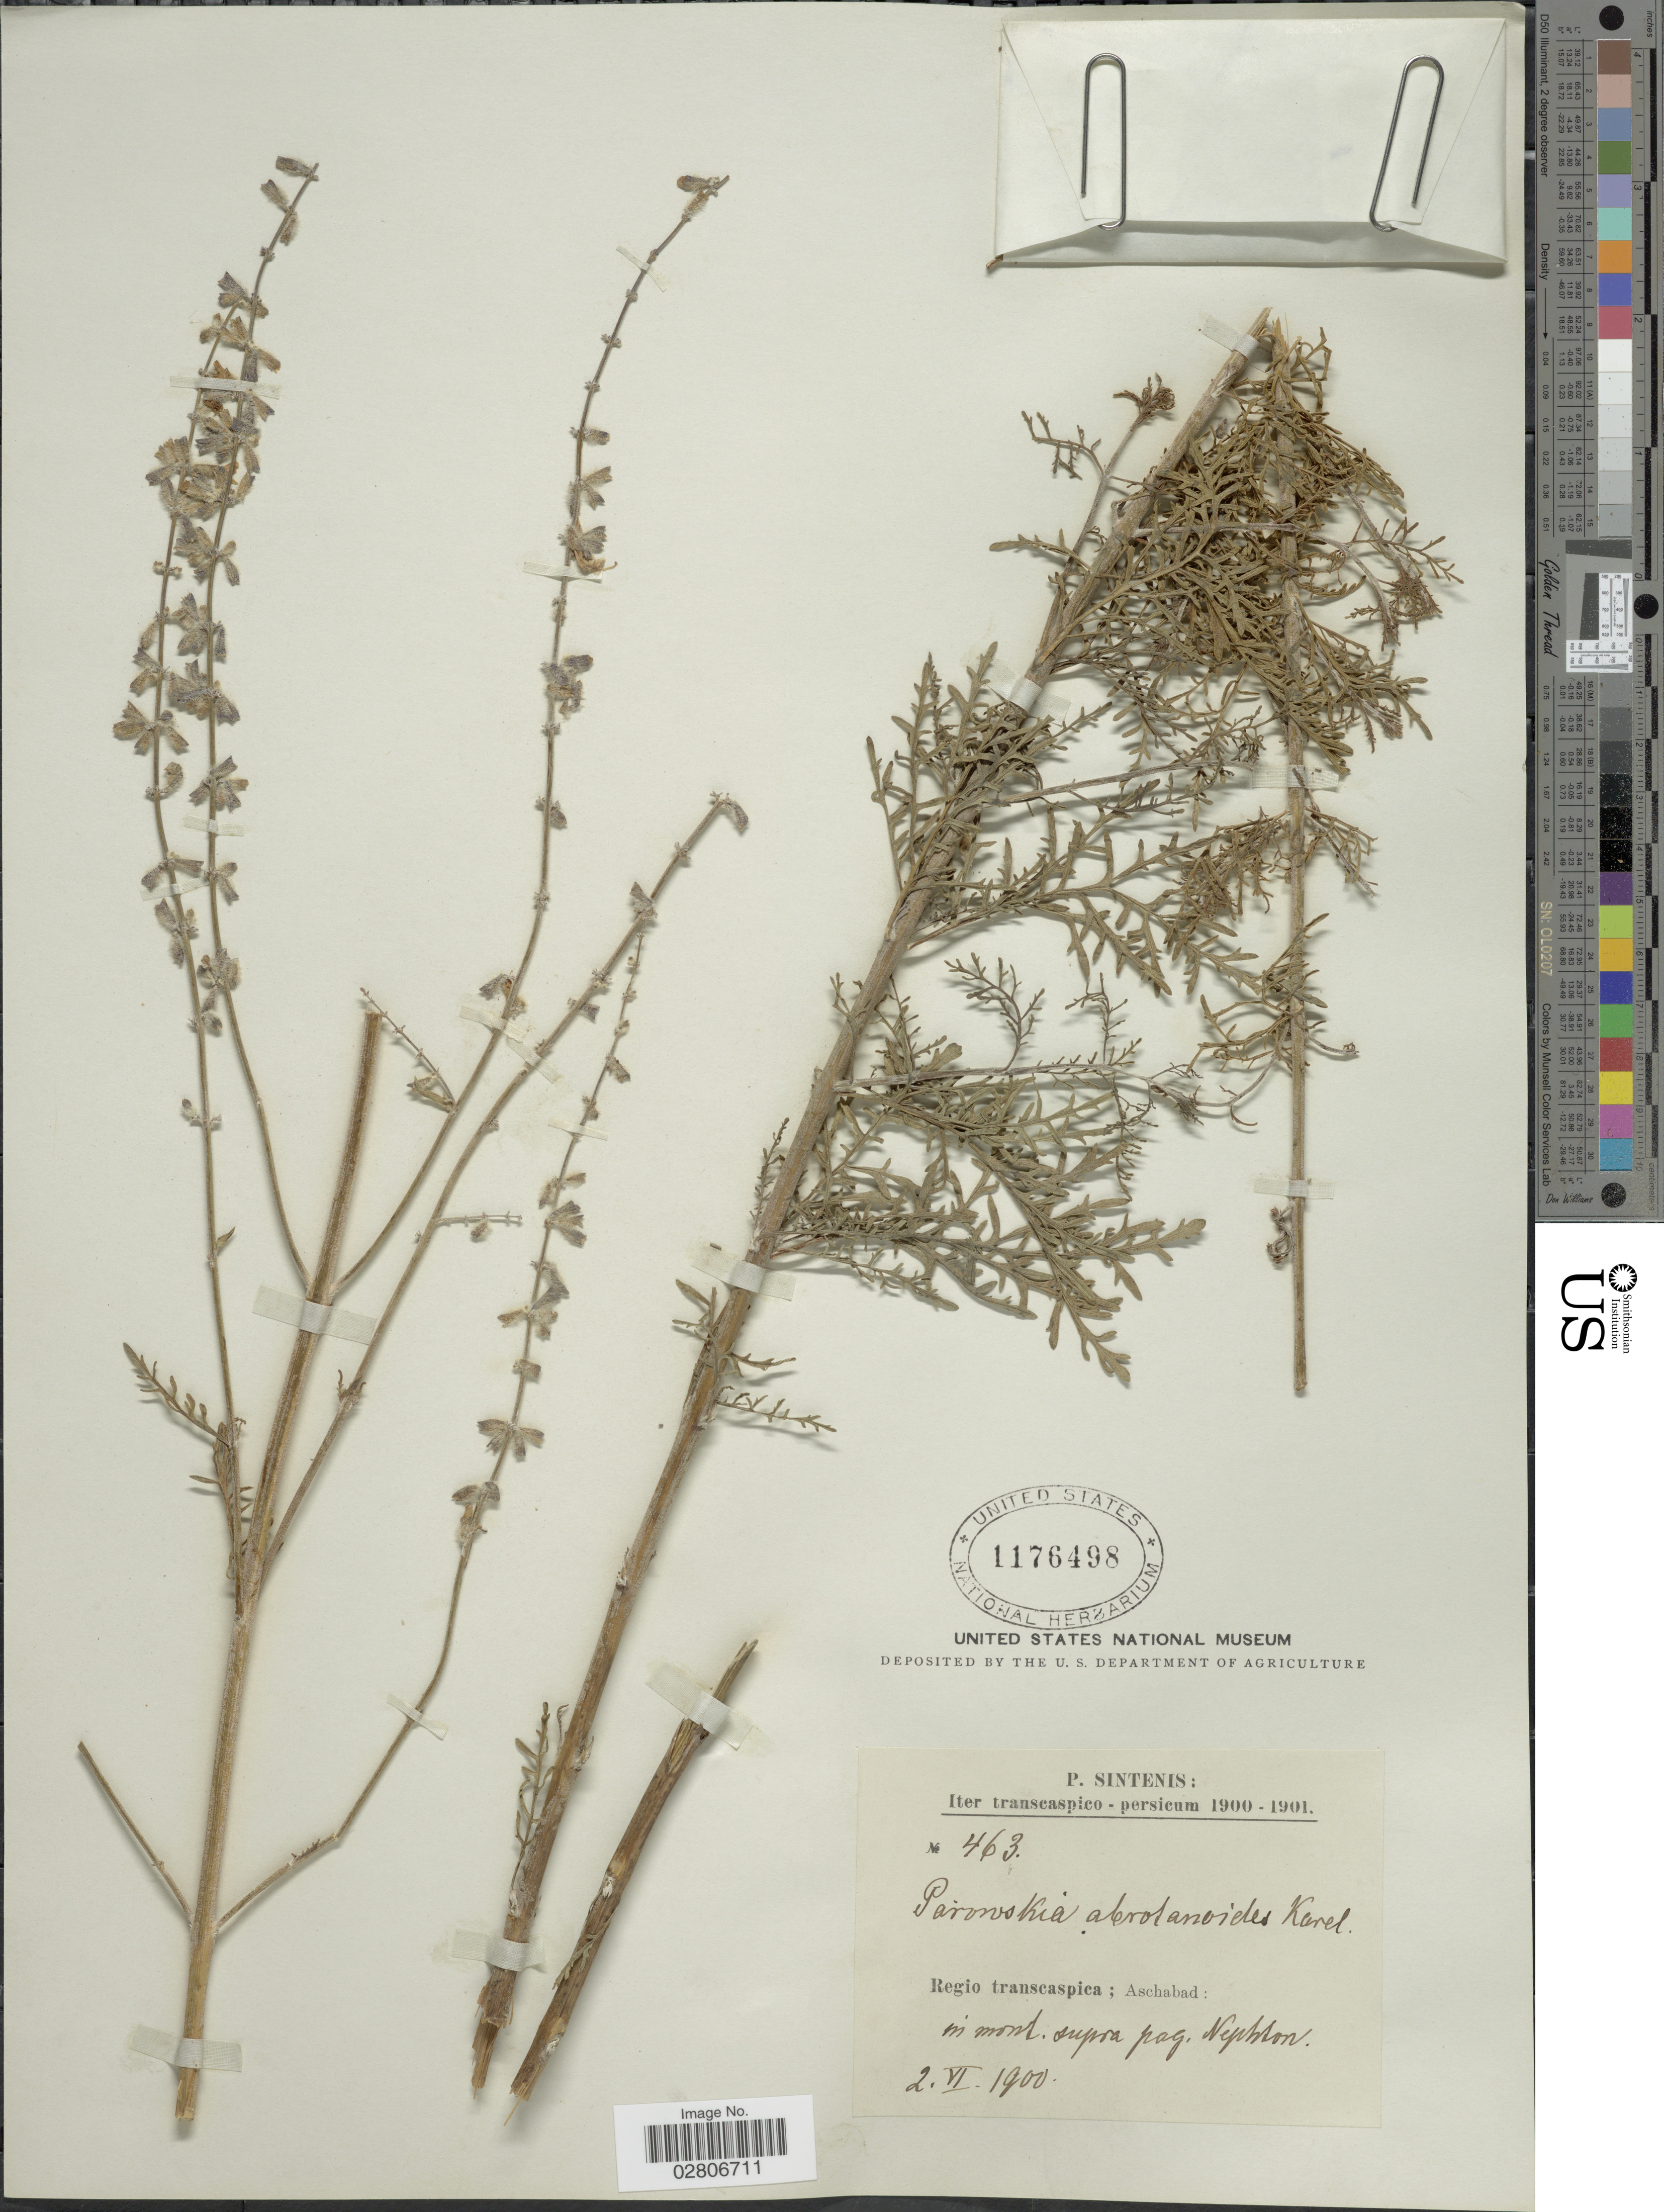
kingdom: Plantae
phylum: Tracheophyta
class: Magnoliopsida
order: Lamiales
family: Lamiaceae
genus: Perovskia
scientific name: Perovskia abrotanoides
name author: Kar.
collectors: P. Sintenis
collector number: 463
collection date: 1900-06-02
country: Iran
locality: Transcaspico - persicum. Regio transcaspico; Aschabad: in mont. supra pag. Nephlon. [interpreted]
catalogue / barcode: US 1176498